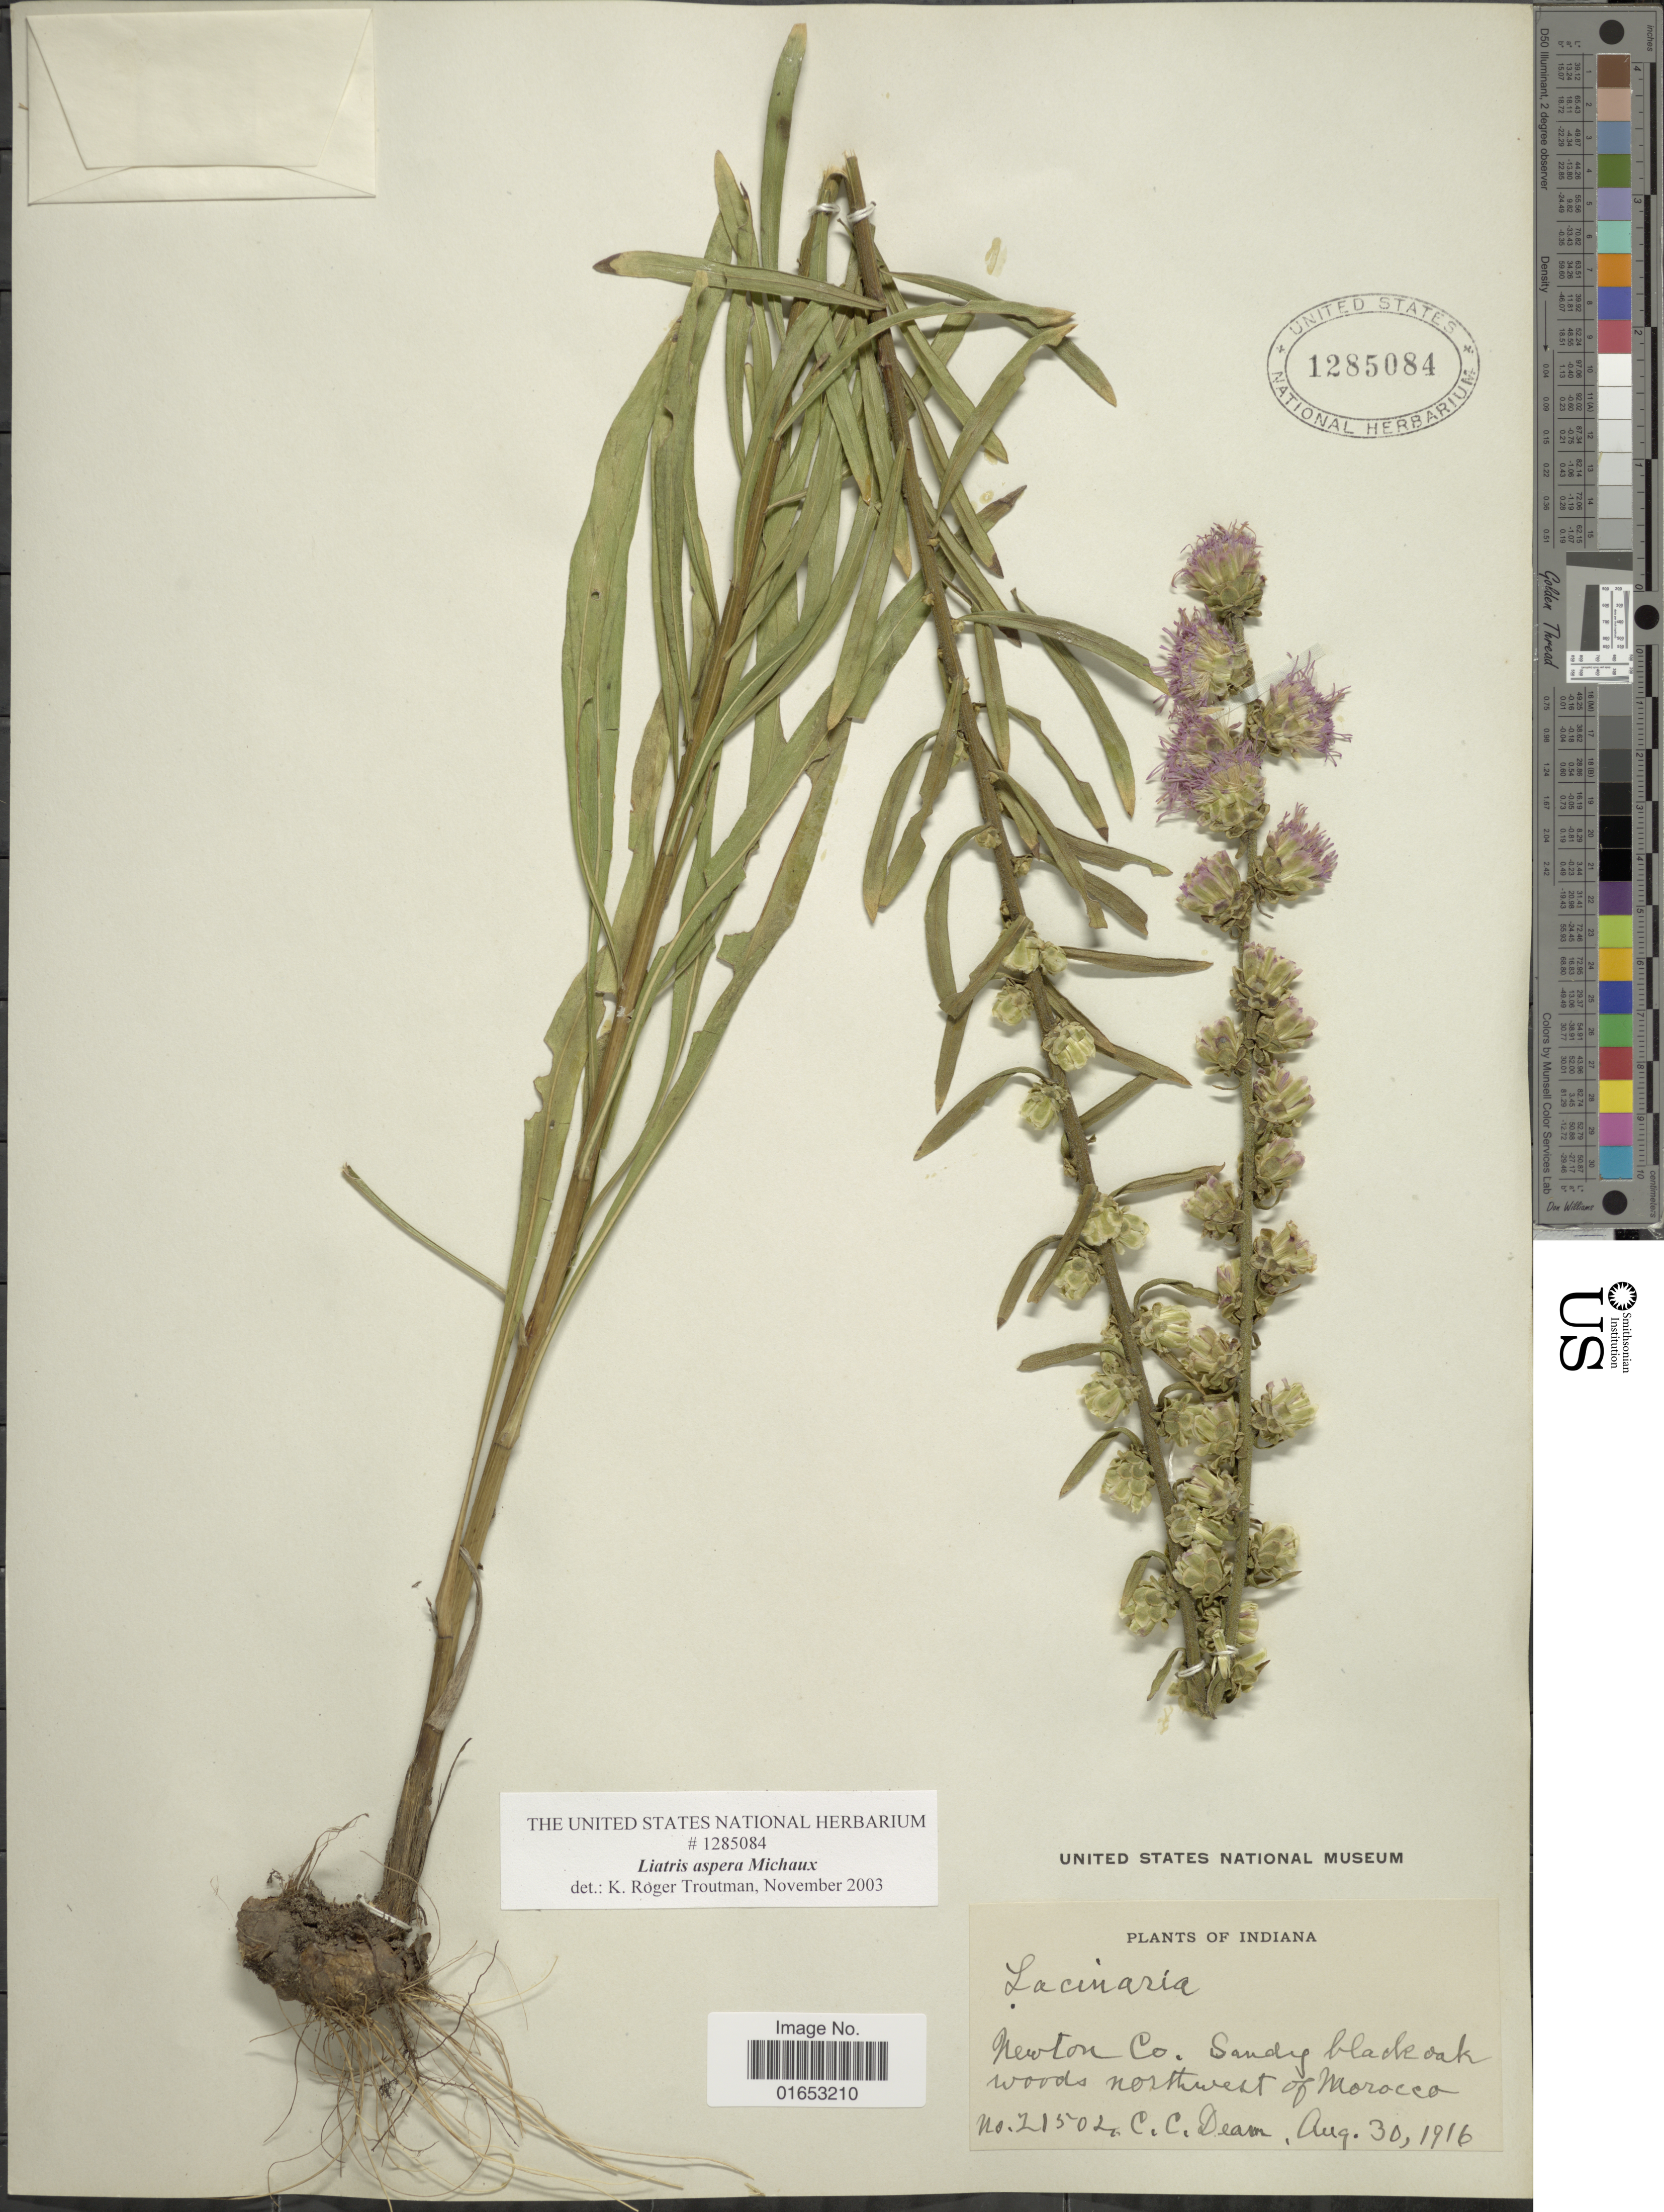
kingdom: Plantae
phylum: Tracheophyta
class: Magnoliopsida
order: Asterales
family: Asteraceae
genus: Liatris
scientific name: Liatris aspera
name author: Michx.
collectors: C. C. Deam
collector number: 21502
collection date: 1916-08-30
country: United States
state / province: Indiana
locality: Newton Co. Sandy black oak woods Northwest of Morocco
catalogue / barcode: US 1285084